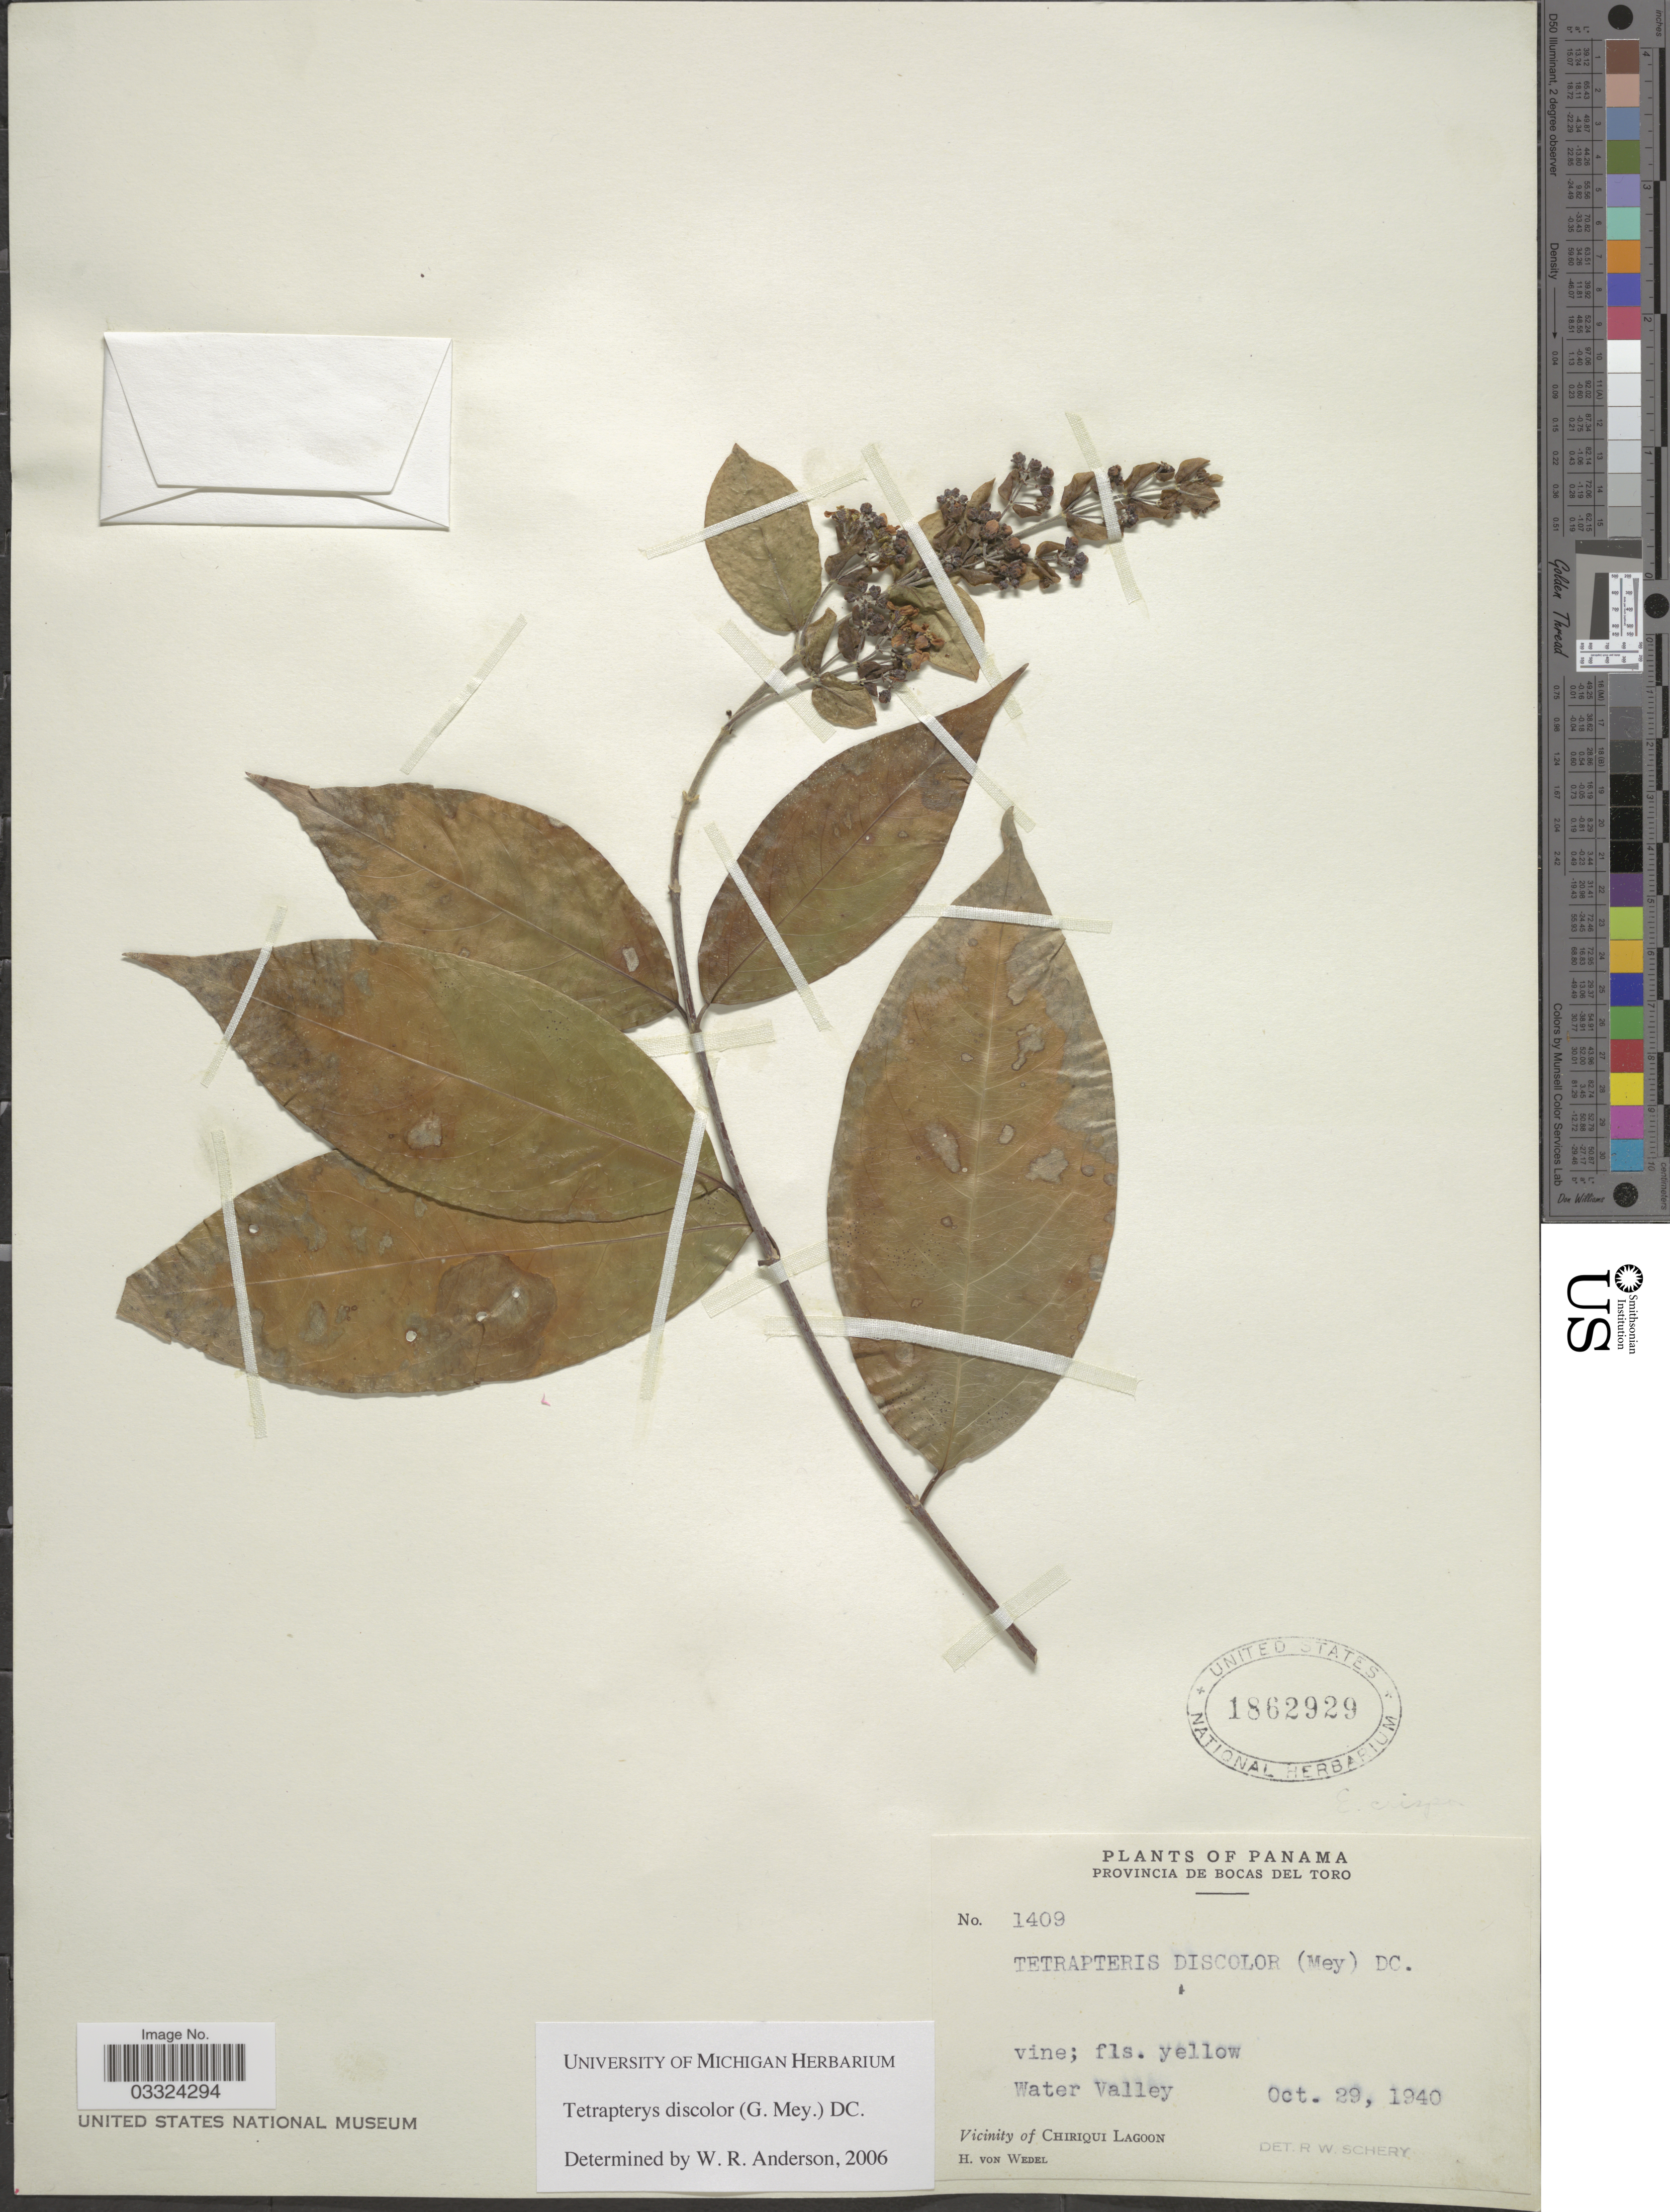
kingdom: Plantae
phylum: Tracheophyta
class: Magnoliopsida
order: Malpighiales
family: Malpighiaceae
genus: Tetrapterys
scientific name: Tetrapterys discolor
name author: (G. Mey.) DC.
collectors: H. von Wedel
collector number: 1409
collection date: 1940-10-29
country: Panama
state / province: Bocas del Toro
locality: Water Valley. Vicinity of Chiriqui Lagoon.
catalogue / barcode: US 1862929